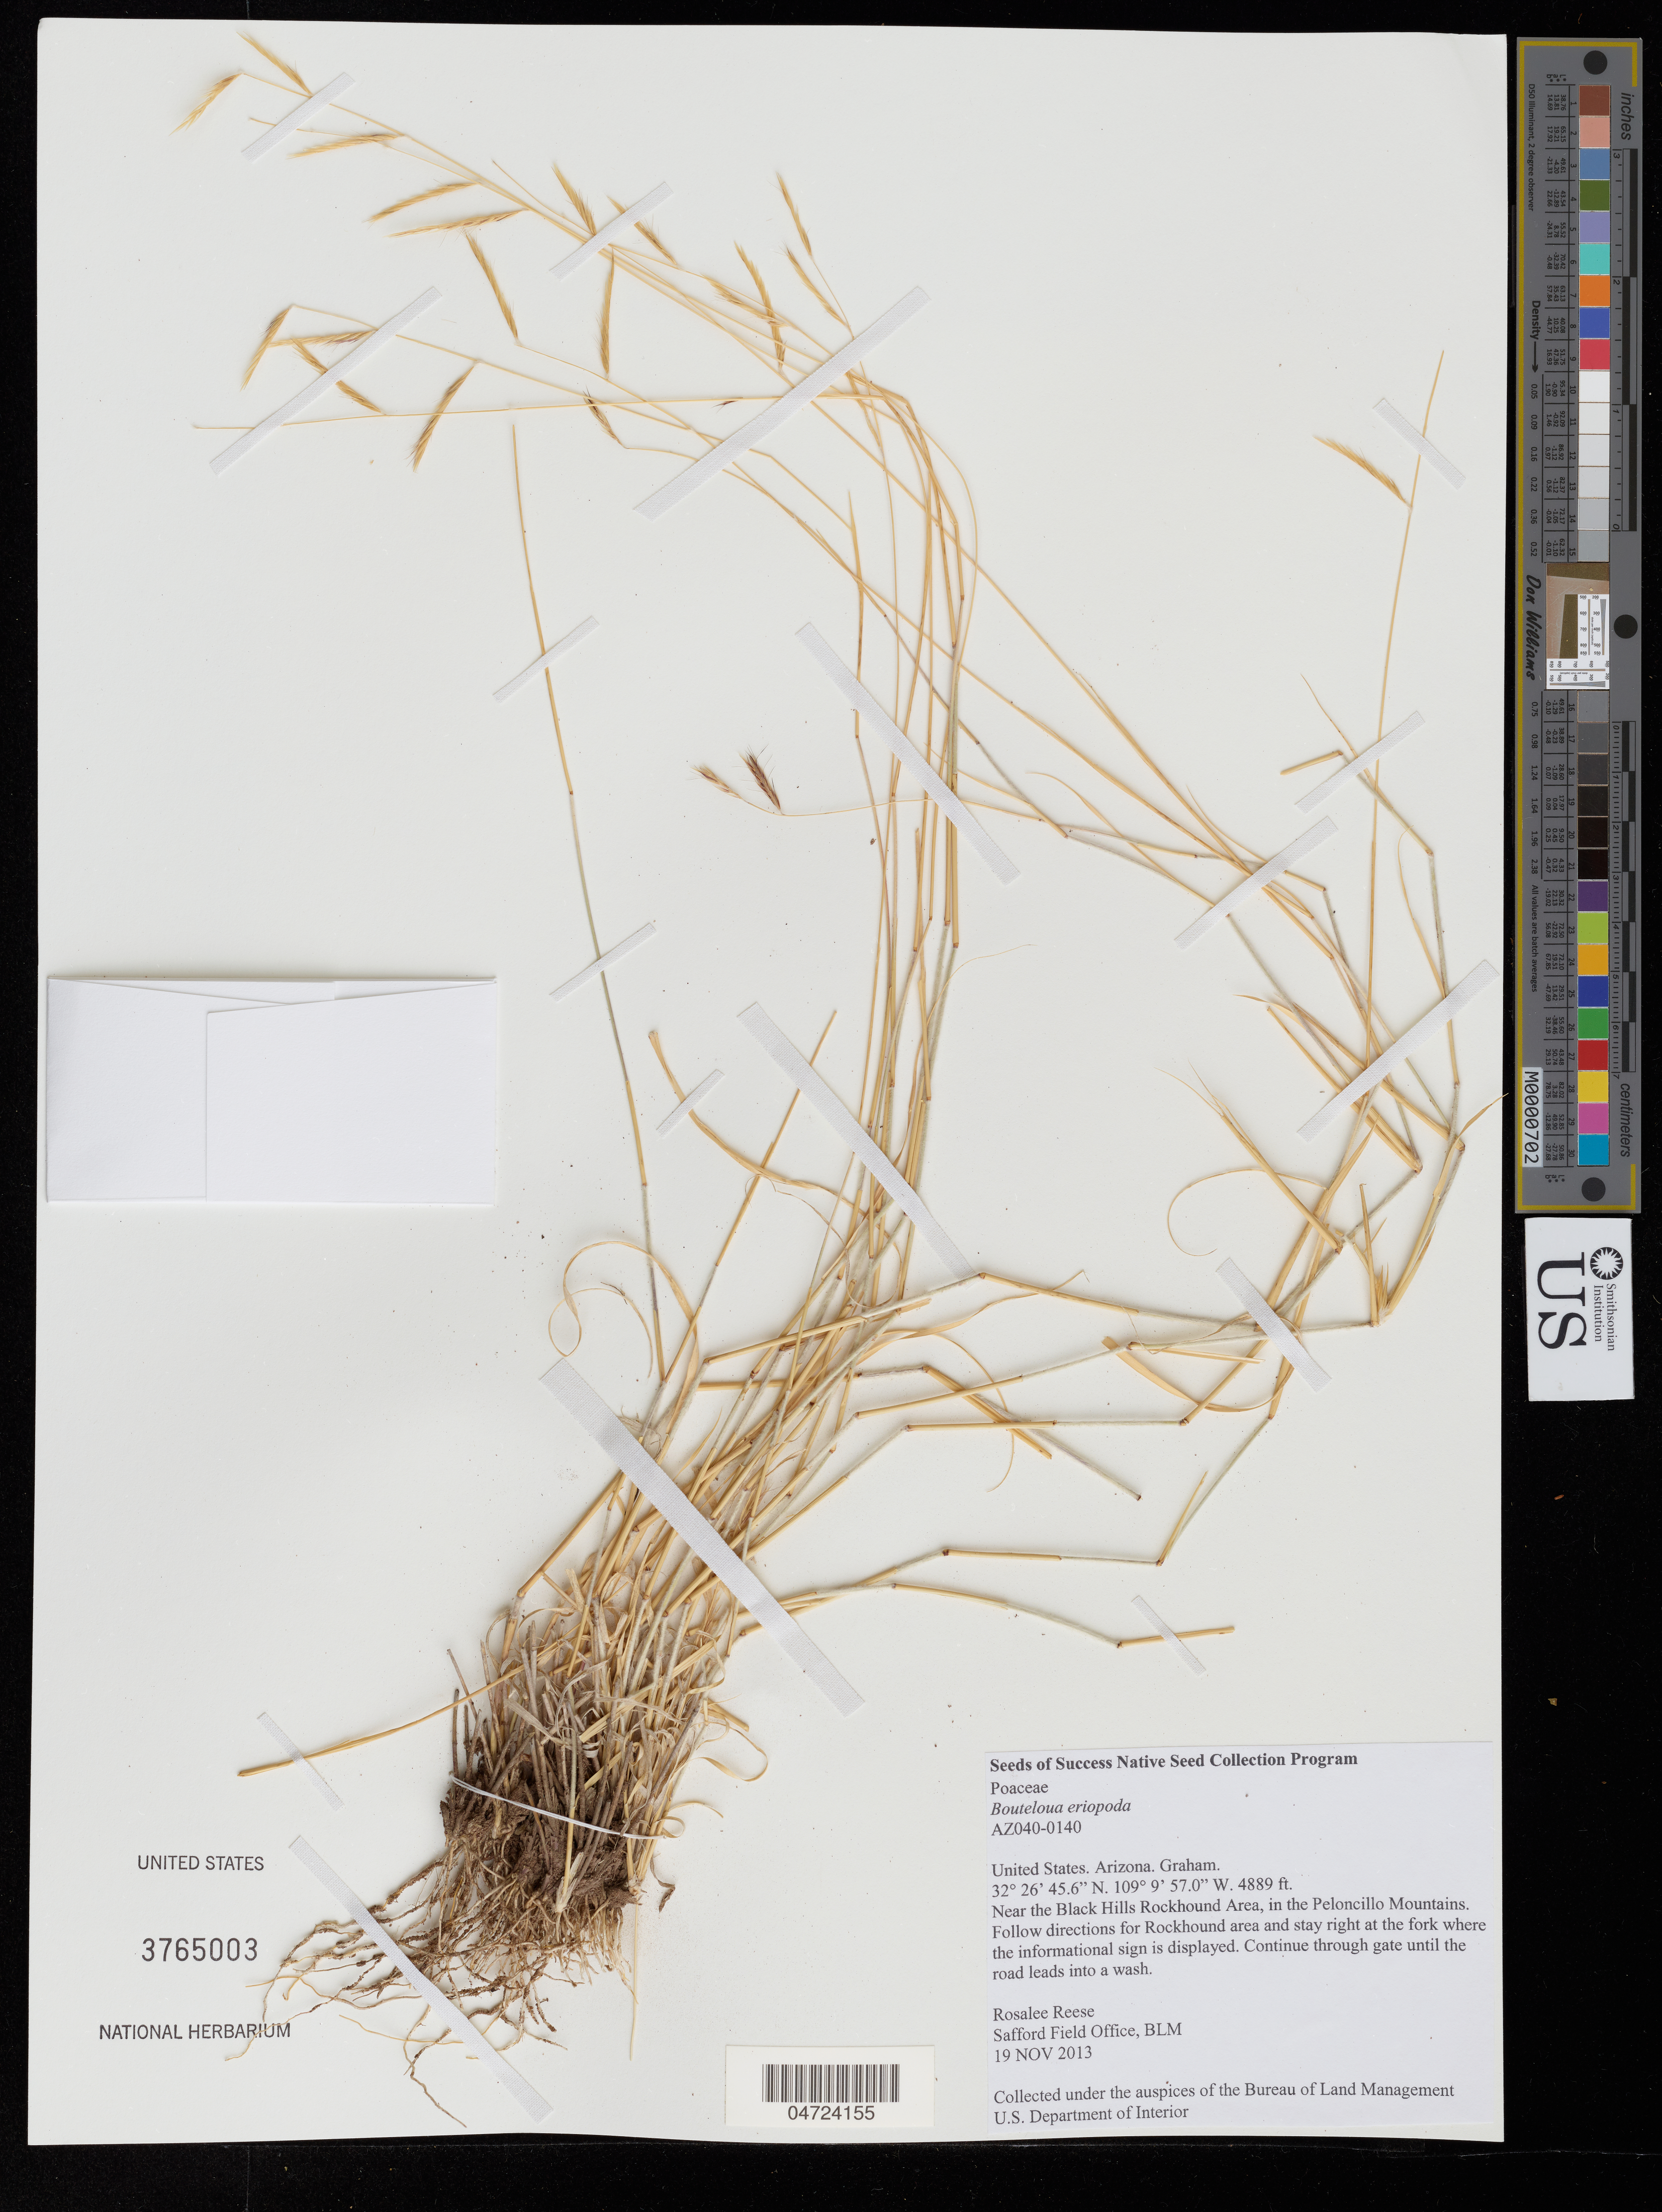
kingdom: Plantae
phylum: Tracheophyta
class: Liliopsida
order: Poales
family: Poaceae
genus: Bouteloua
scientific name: Bouteloua eriopoda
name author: (Torr.) Torr.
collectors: R. Reese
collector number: AZ040-0140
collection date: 2013-11-19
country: United States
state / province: Arizona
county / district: Graham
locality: Graham. Near the Black Hills Rockhound Area, in the Peloncillo Mountains. Follow directions for Rockhound area and stay right at the fork where the informational sign is displayed. Continue through gate until the road leads into a wash.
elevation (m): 1490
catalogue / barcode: US 3765003